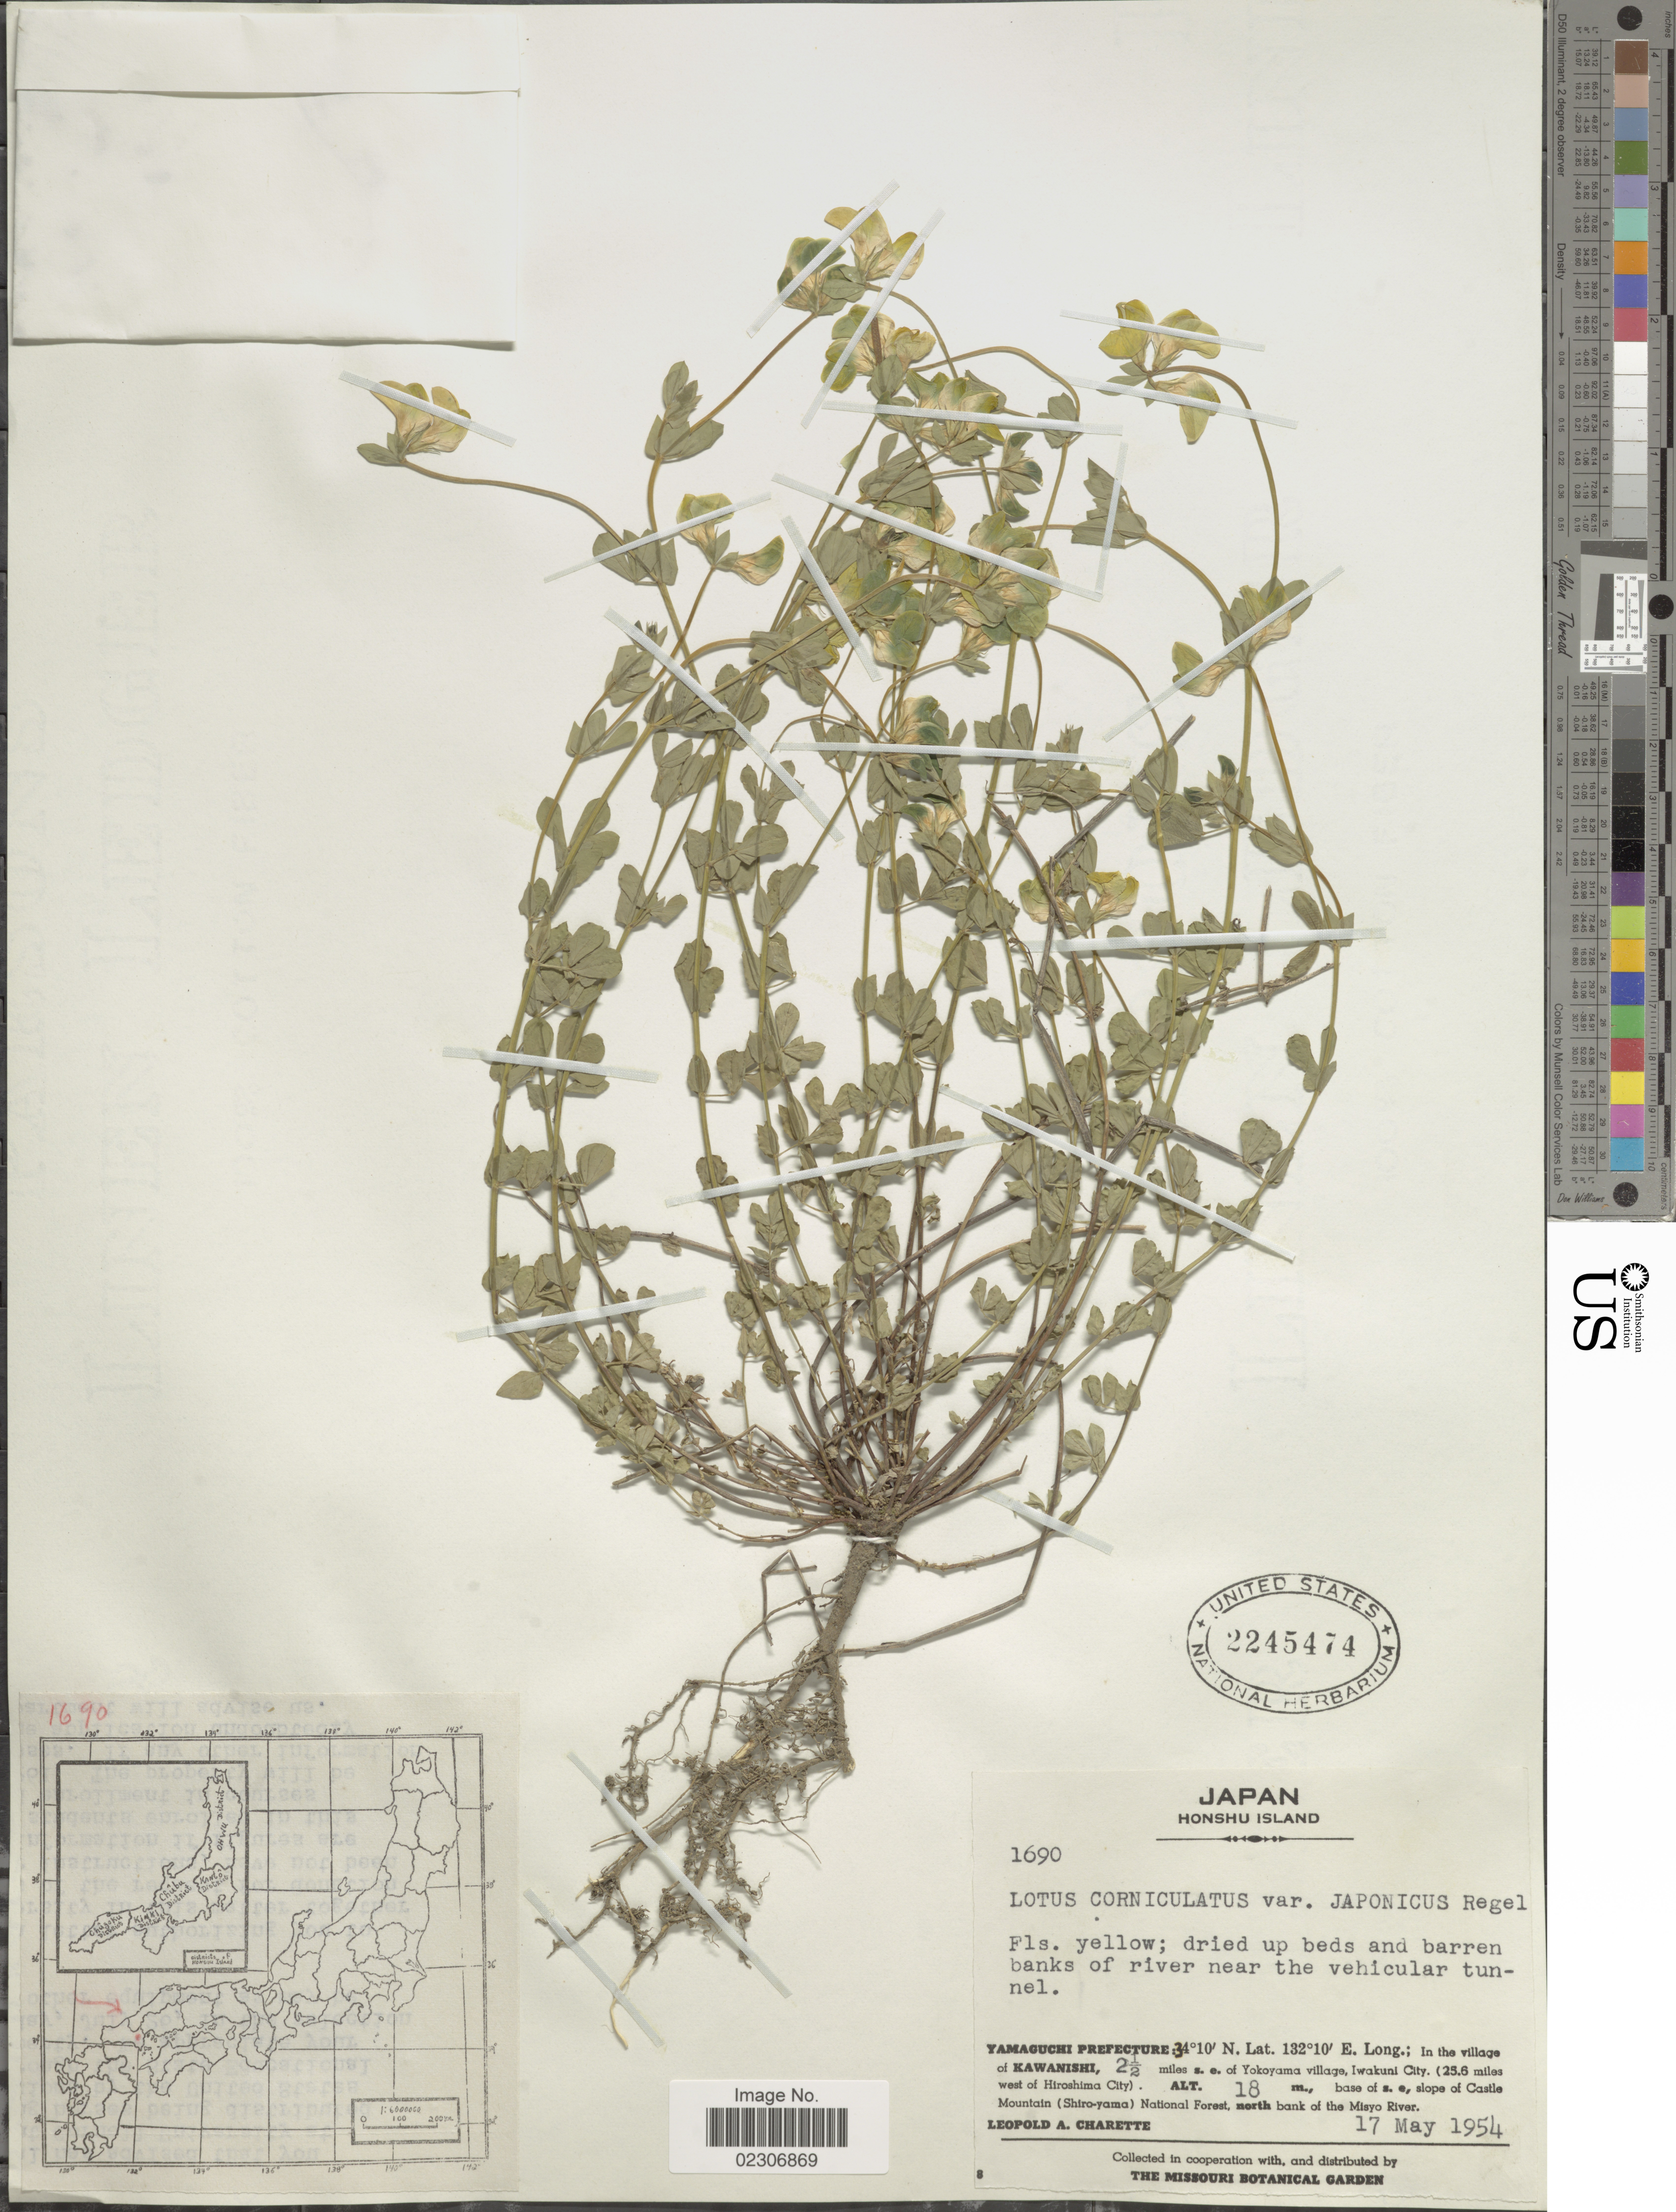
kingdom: Plantae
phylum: Tracheophyta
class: Magnoliopsida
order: Fabales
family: Fabaceae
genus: Lotus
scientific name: Lotus corniculatus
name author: L.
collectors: L. A. Charette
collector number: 1690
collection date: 1954-05-17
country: Japan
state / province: Yamaguti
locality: Yamaguchi prefecture, In the village of Kawanishi, 2½ miles .s.e. of Yokoyama village, Iwakuni City, (25.6 miles west of Hiroshima City), base of s. e. slope of Castle Mountain (Shiro-yama) national Forest, north bank of the Misyo River.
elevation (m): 18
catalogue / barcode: US 2245474